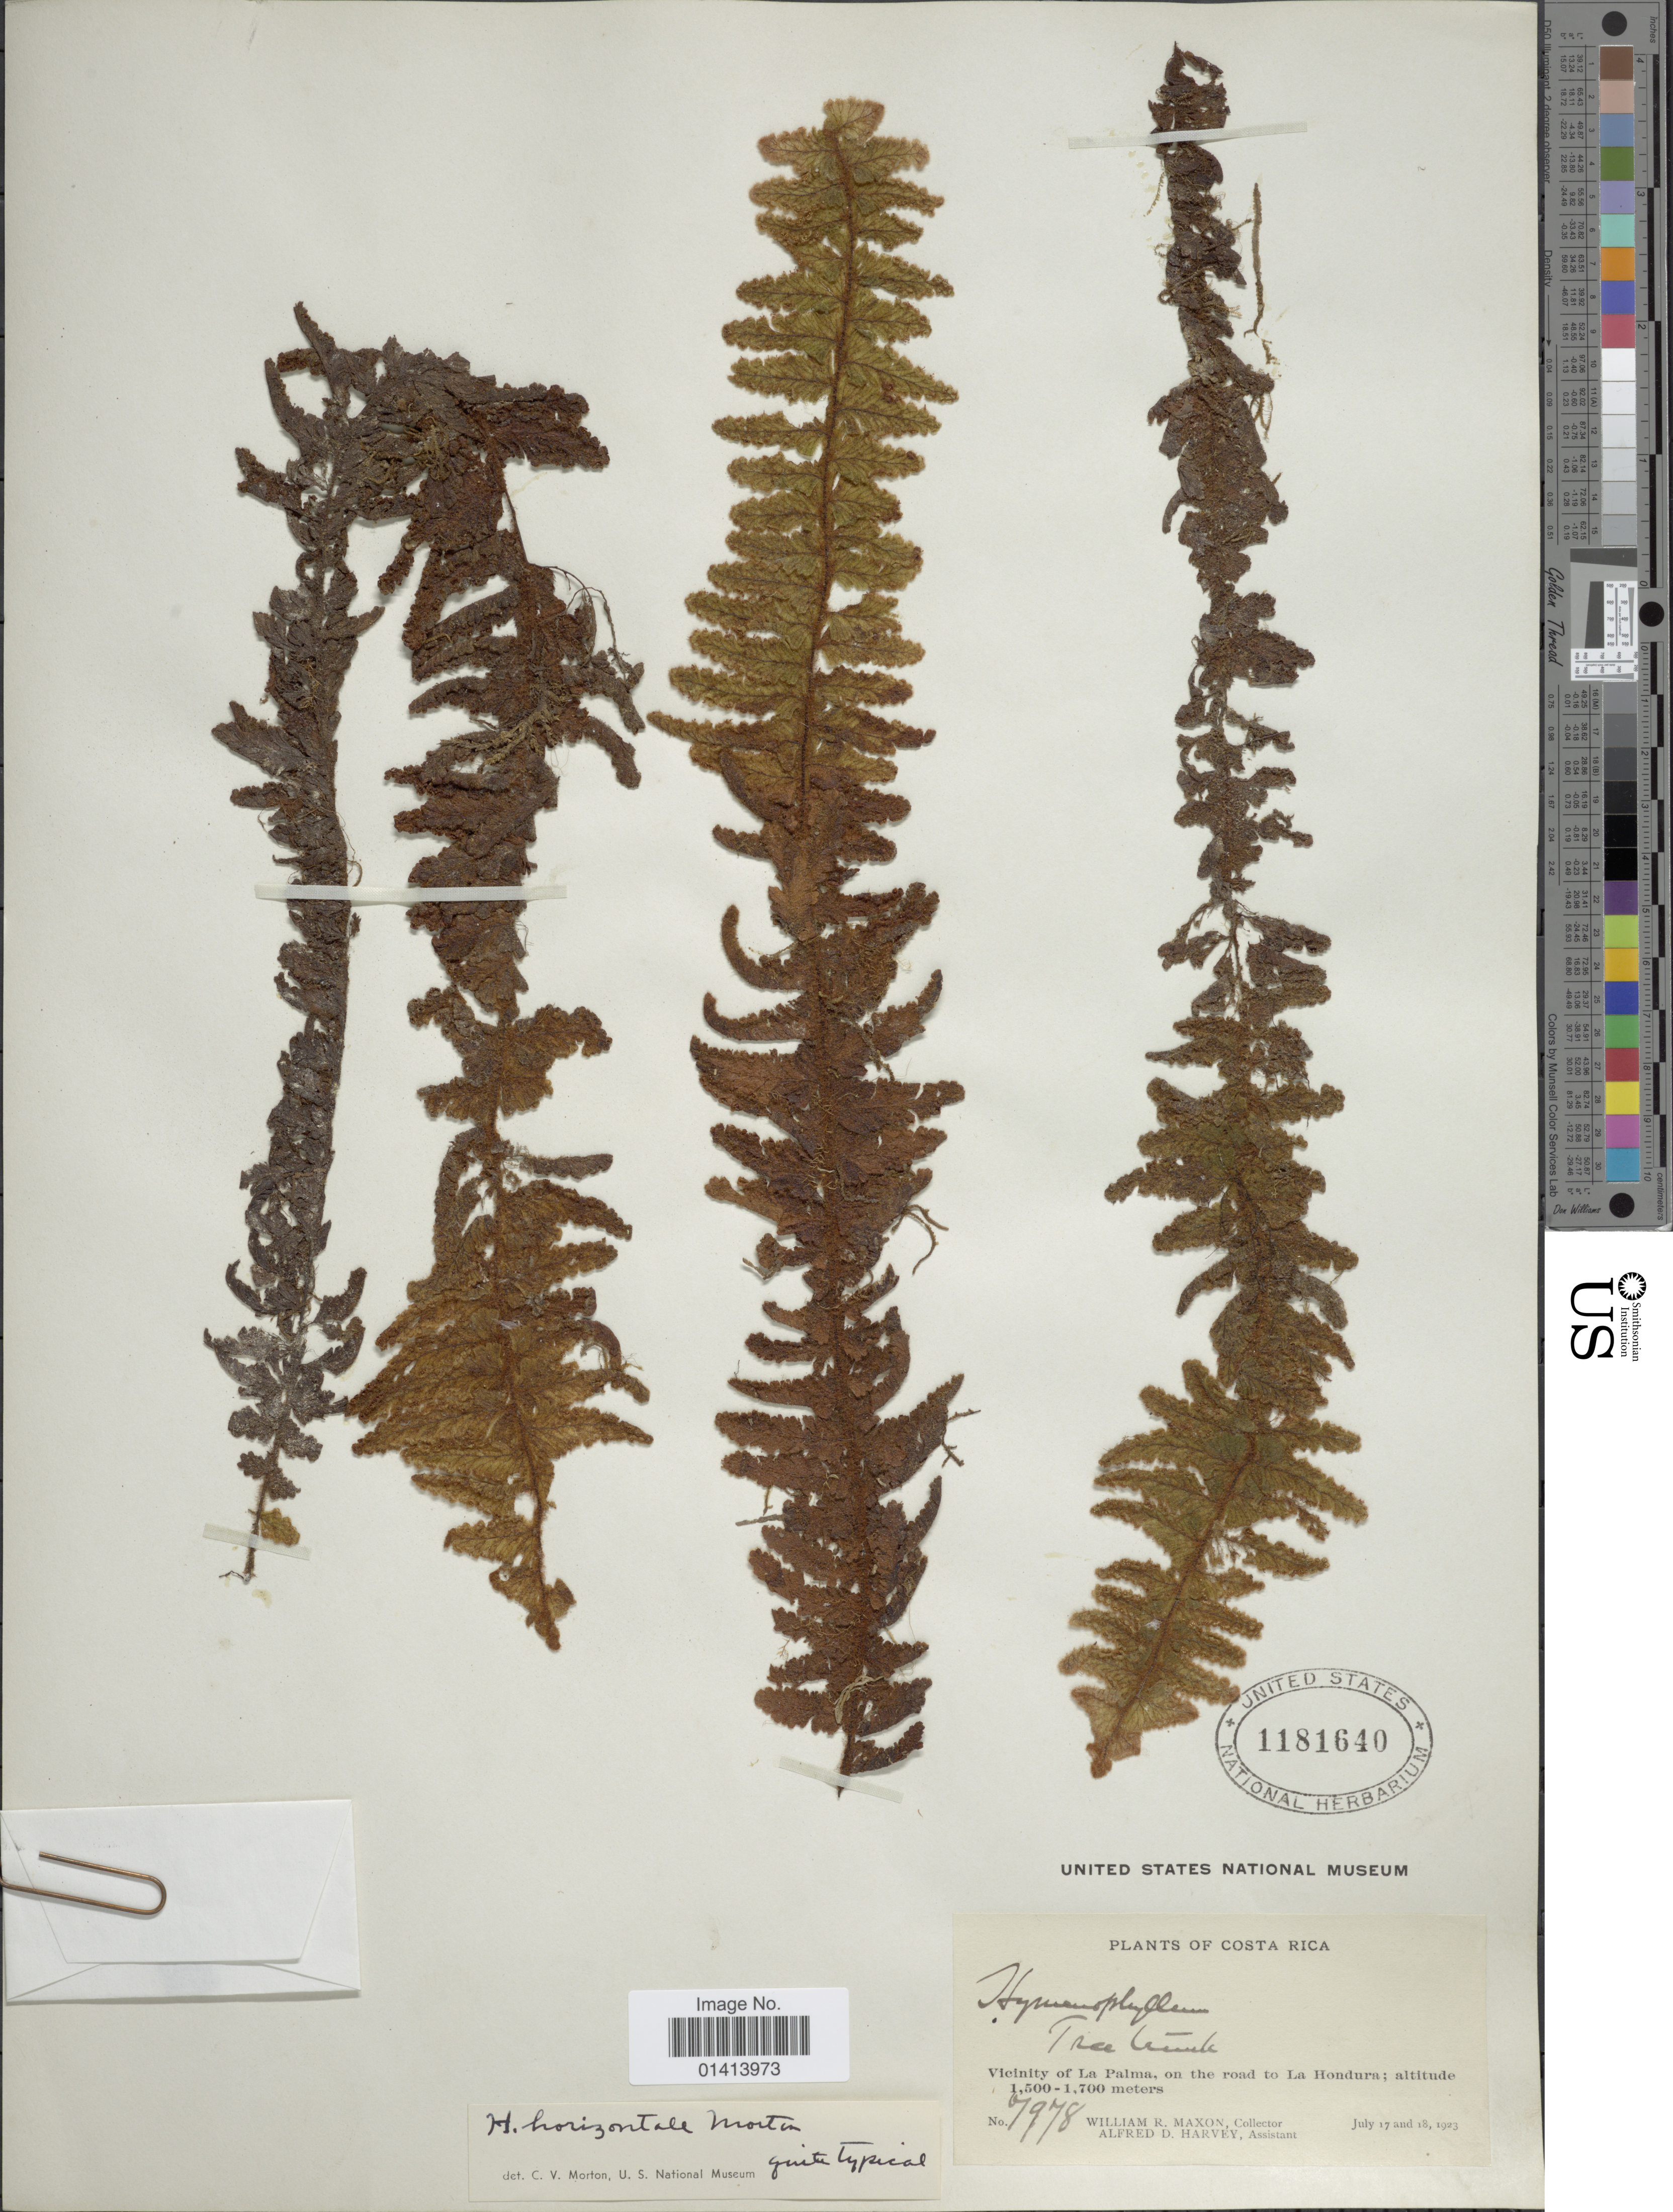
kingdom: Plantae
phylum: Tracheophyta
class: Polypodiopsida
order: Hymenophyllales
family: Hymenophyllaceae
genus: Hymenophyllum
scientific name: Hymenophyllum horizontale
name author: C.V. Morton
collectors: W. R. Maxon & A. D. Harvey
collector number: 7978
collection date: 1923-07-17/1923-07-18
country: Costa Rica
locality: Vicinity of La Plama, on the road to La Hondura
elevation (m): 1500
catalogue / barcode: US 1181640